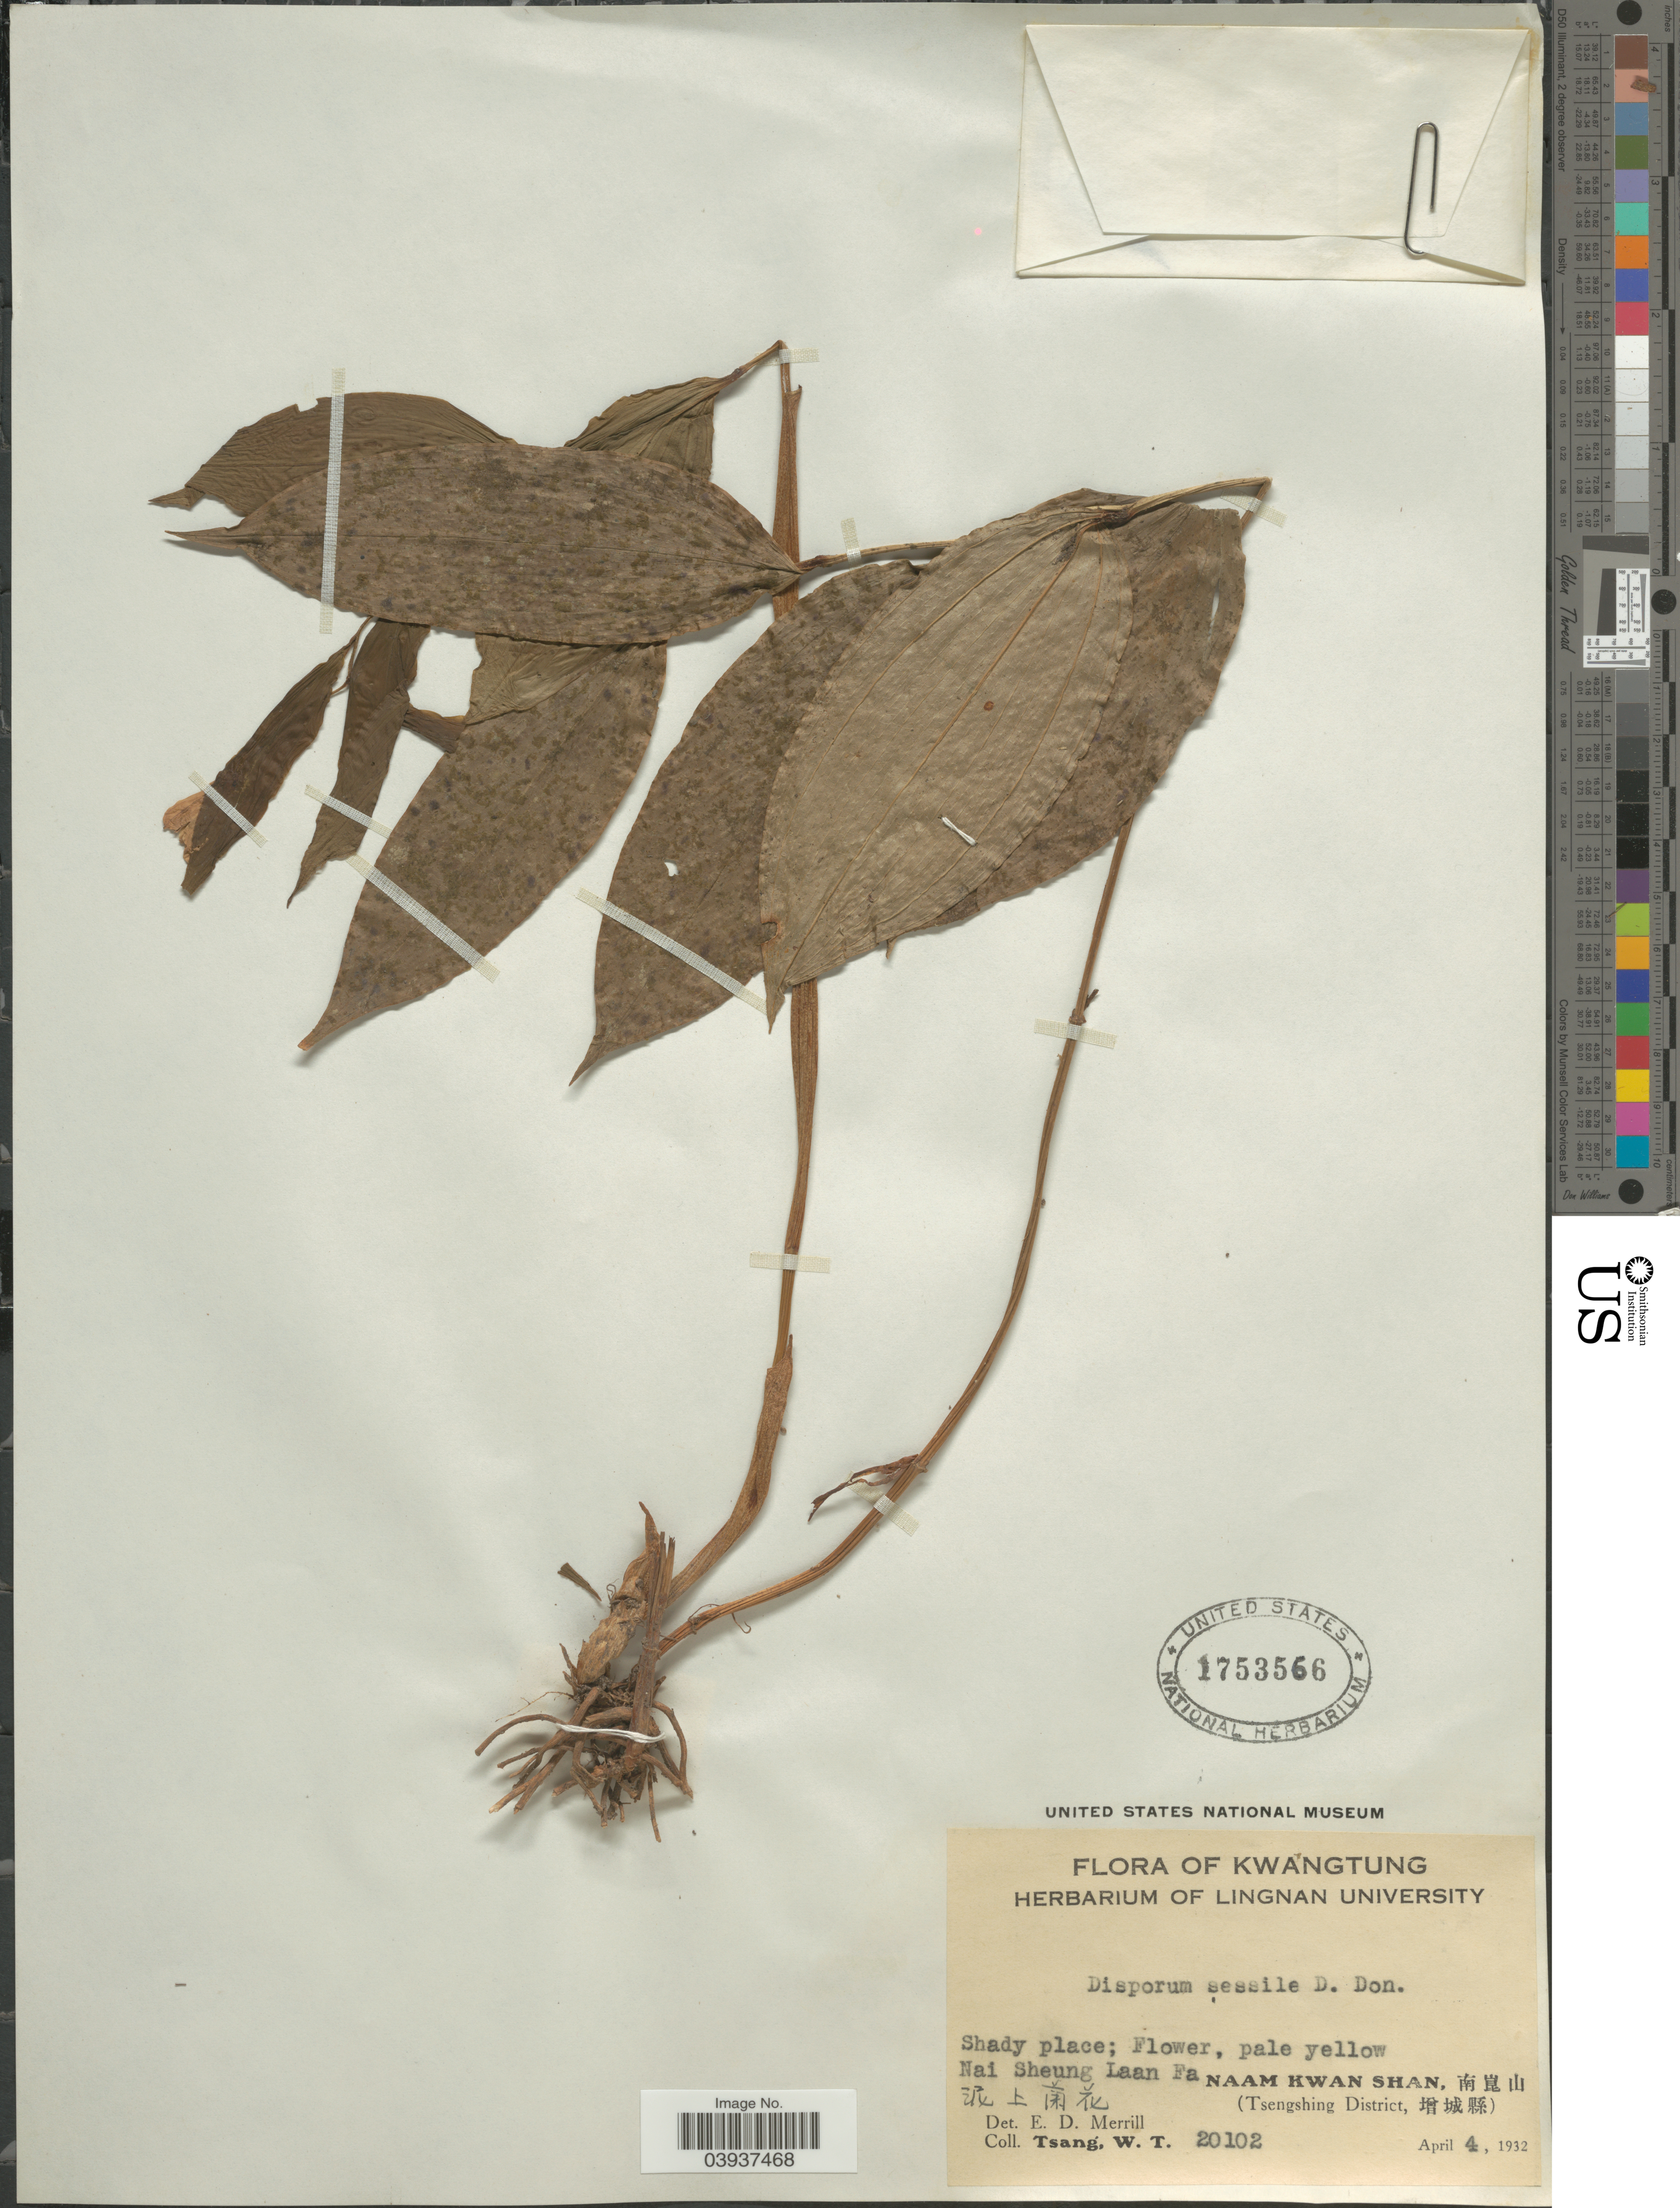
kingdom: Plantae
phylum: Tracheophyta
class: Liliopsida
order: Liliales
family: Colchicaceae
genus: Disporum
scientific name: Disporum sessile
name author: D. Don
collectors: W. T. Tsang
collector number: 20102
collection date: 1932-04-04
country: China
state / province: Guangdong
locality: Kwatung.Nai Sheung Laan Fa. Naam Kwan Shan, (Tsengshing District.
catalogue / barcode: US 1753566